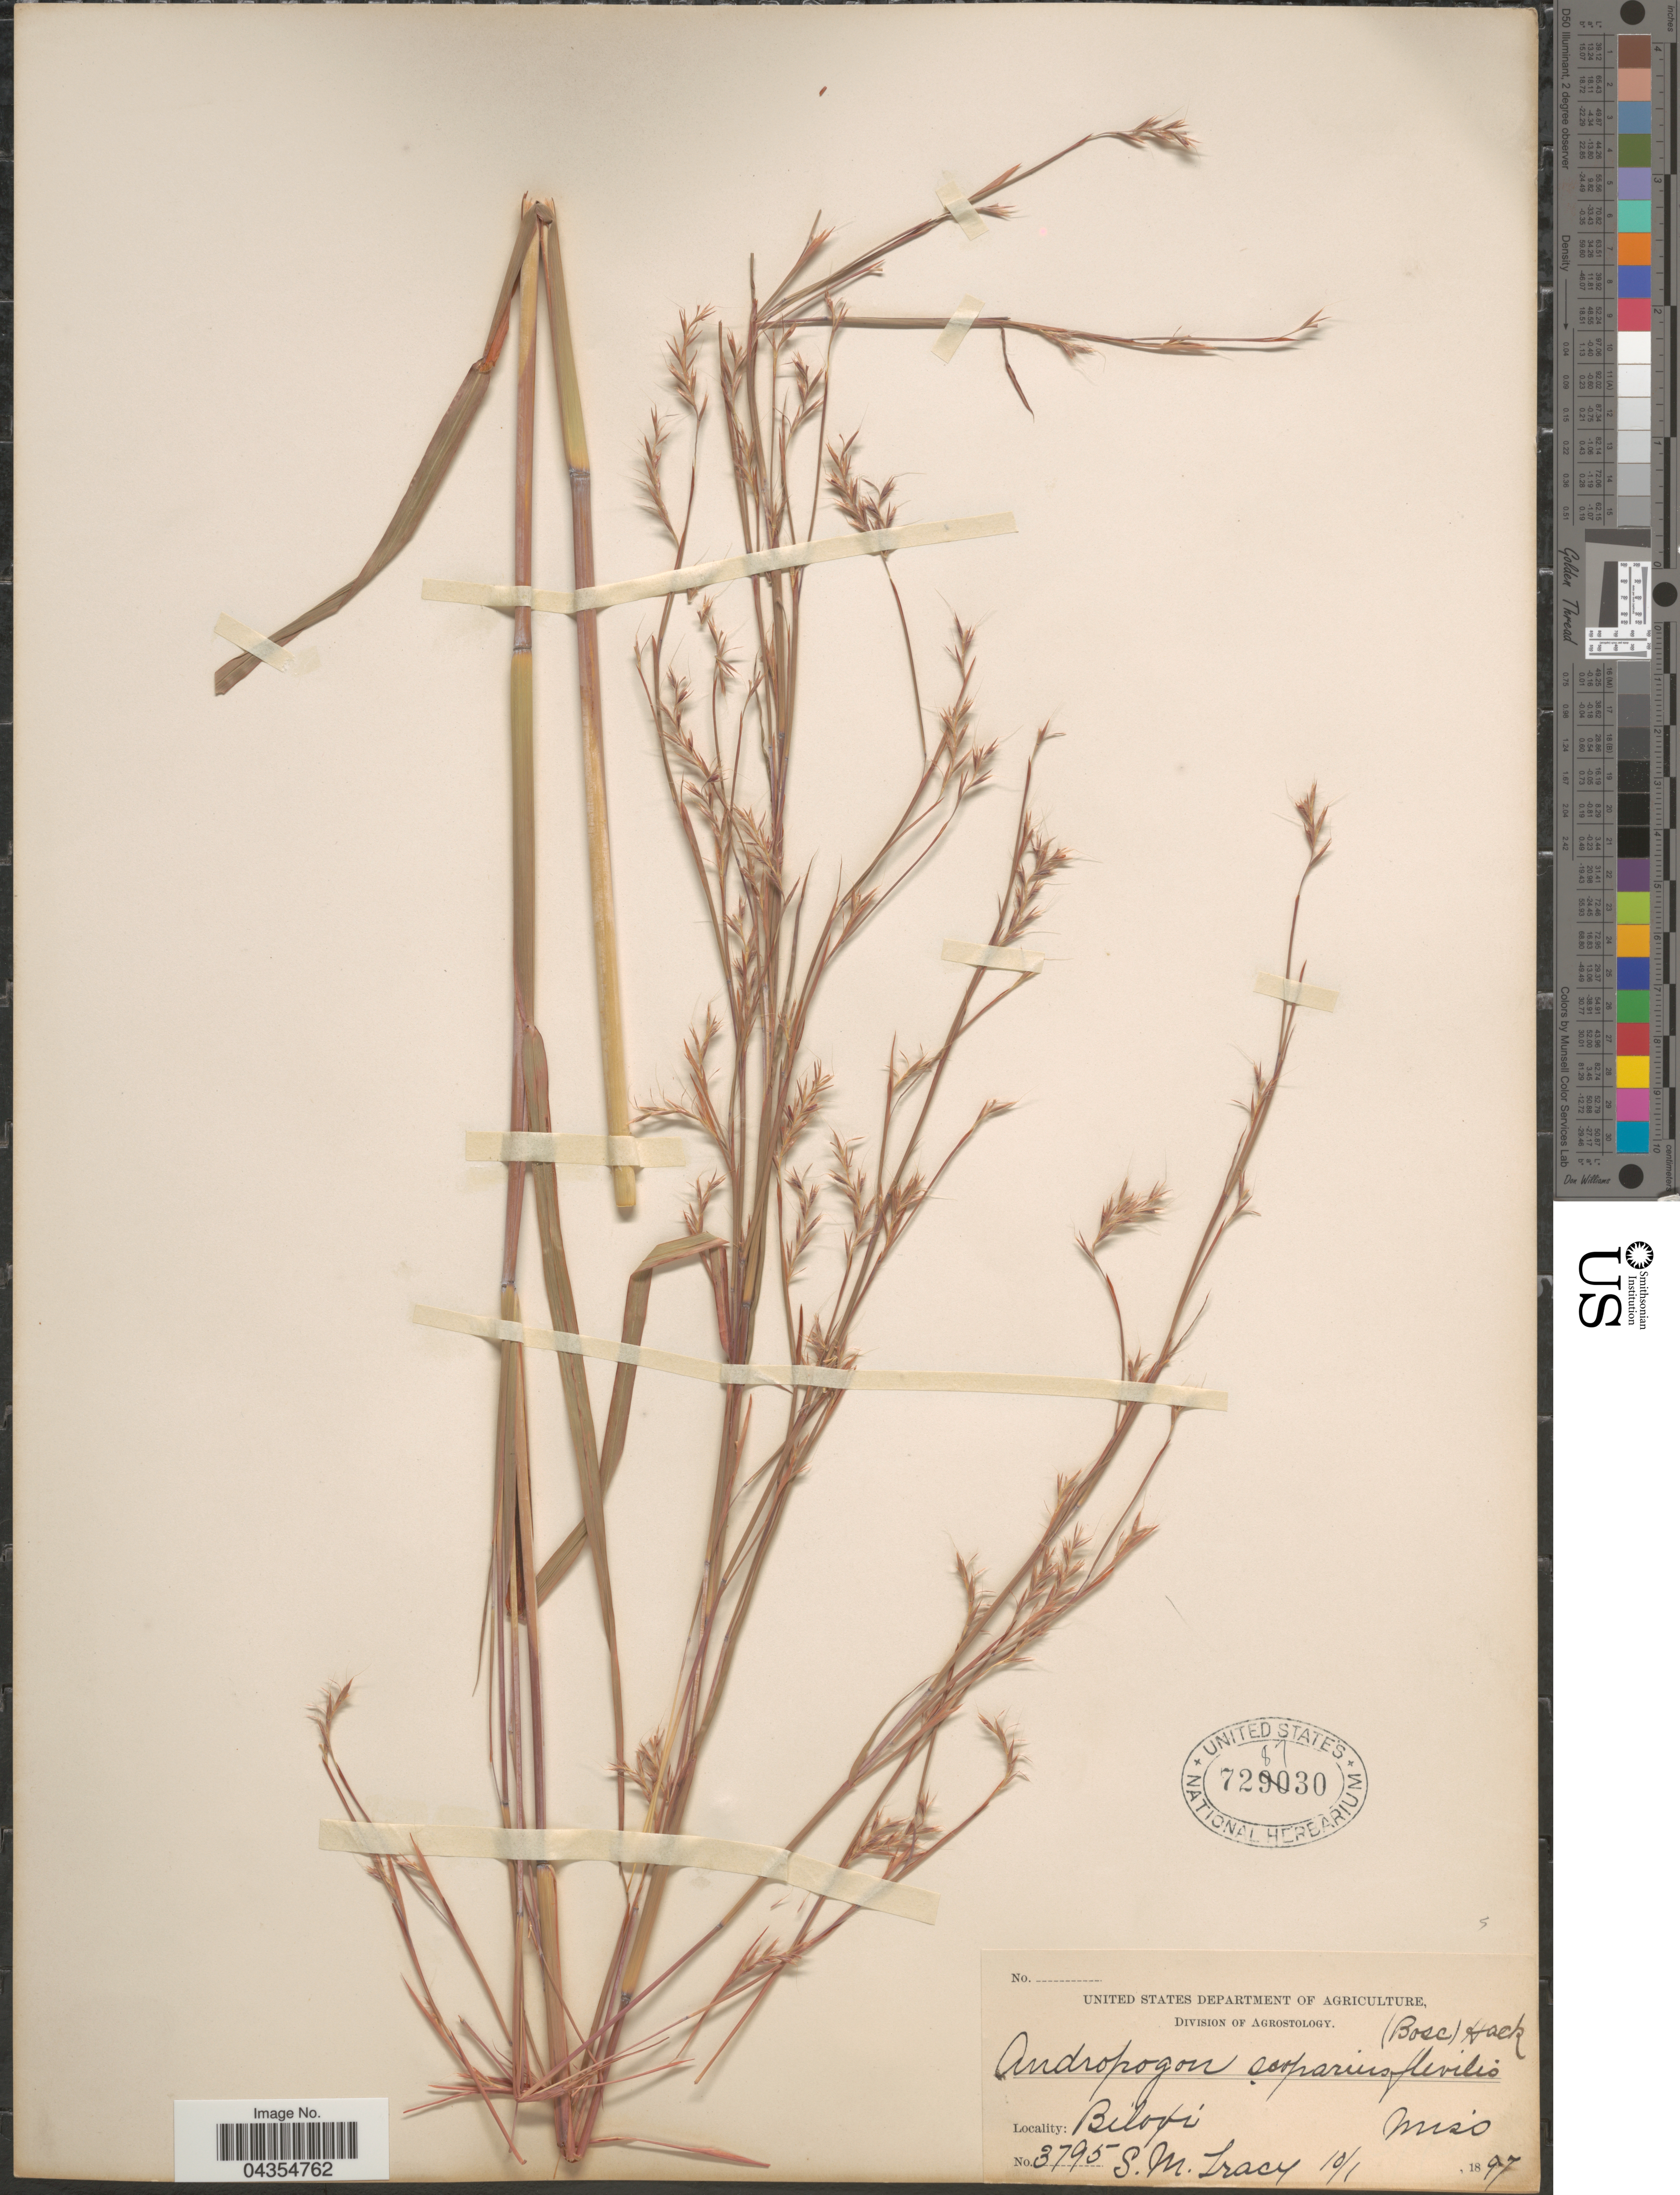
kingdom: Plantae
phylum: Tracheophyta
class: Liliopsida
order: Poales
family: Poaceae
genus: Schizachyrium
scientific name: Schizachyrium sanguineum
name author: (Retz.) Alston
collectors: S. M. Tracy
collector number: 3795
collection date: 1897-10-01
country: United States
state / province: Mississippi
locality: Biloxi.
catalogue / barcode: US 728730